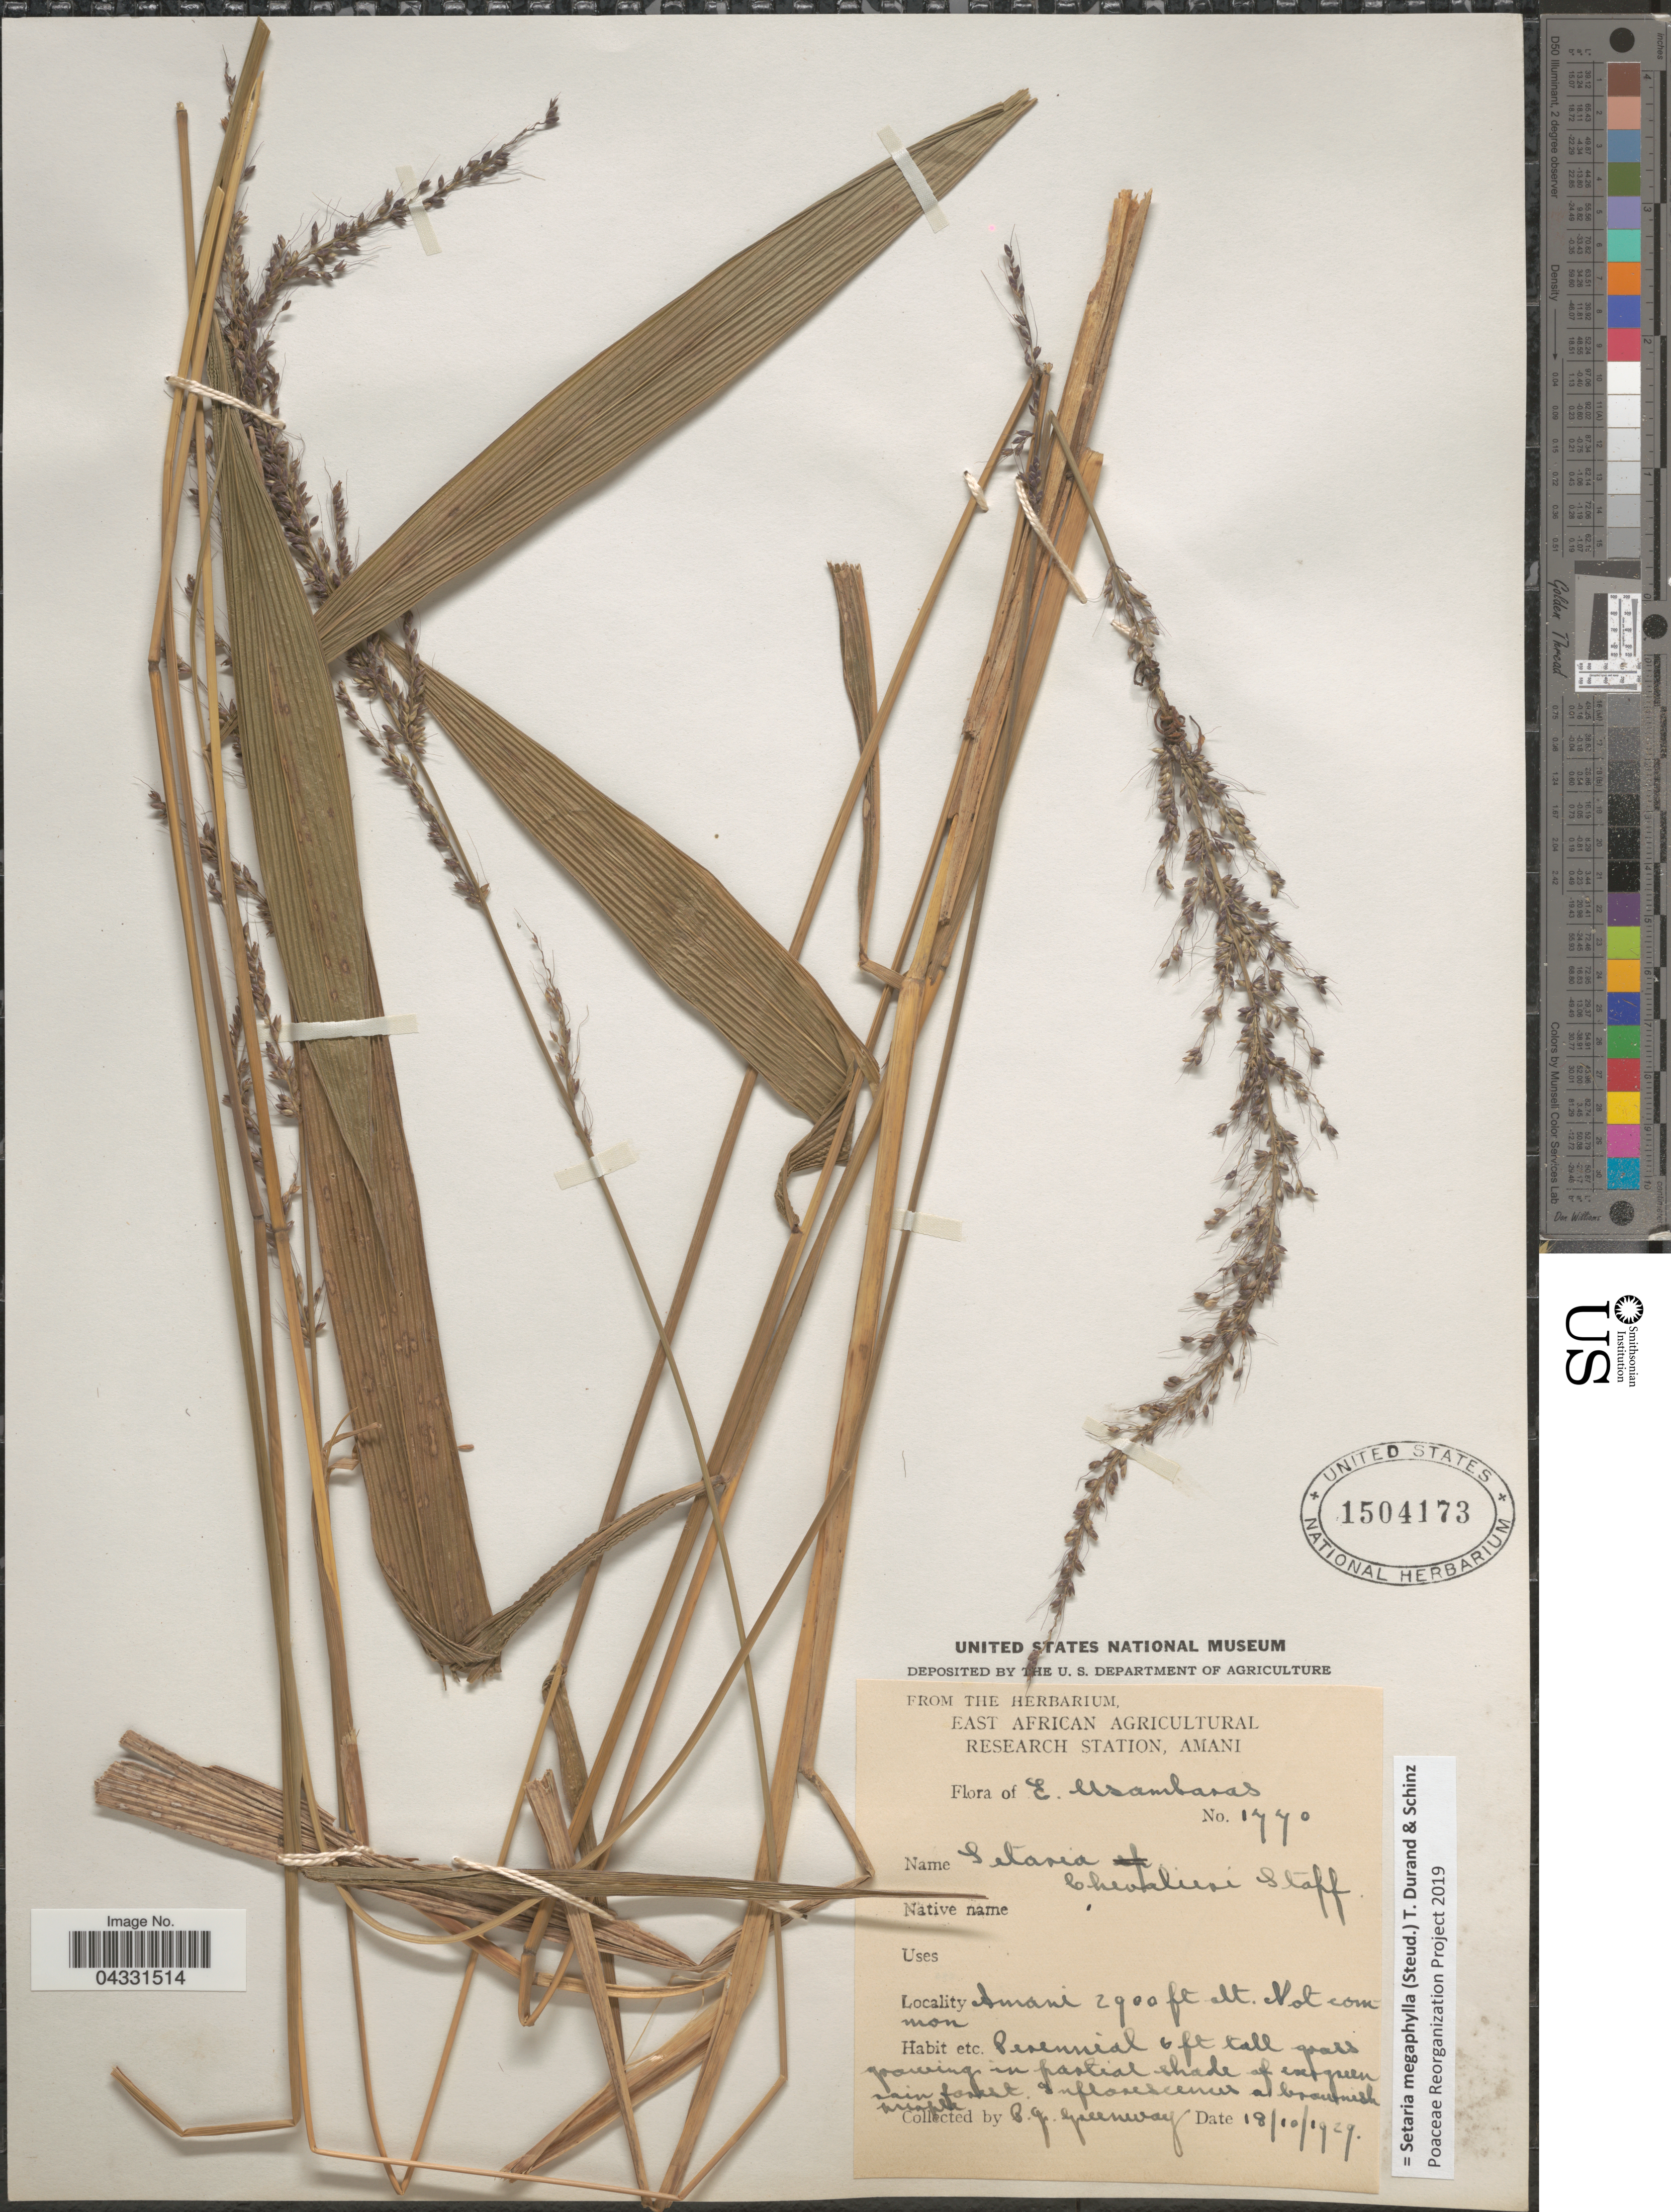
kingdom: Plantae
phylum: Tracheophyta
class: Liliopsida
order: Poales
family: Poaceae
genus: Setaria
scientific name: Setaria megaphylla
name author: (Steud.) Durieu & Schinz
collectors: P. J. Greenway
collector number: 1770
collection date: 1929-10-18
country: Tanzania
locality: E. Usambaras. Amani.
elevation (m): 884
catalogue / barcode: US 1504173